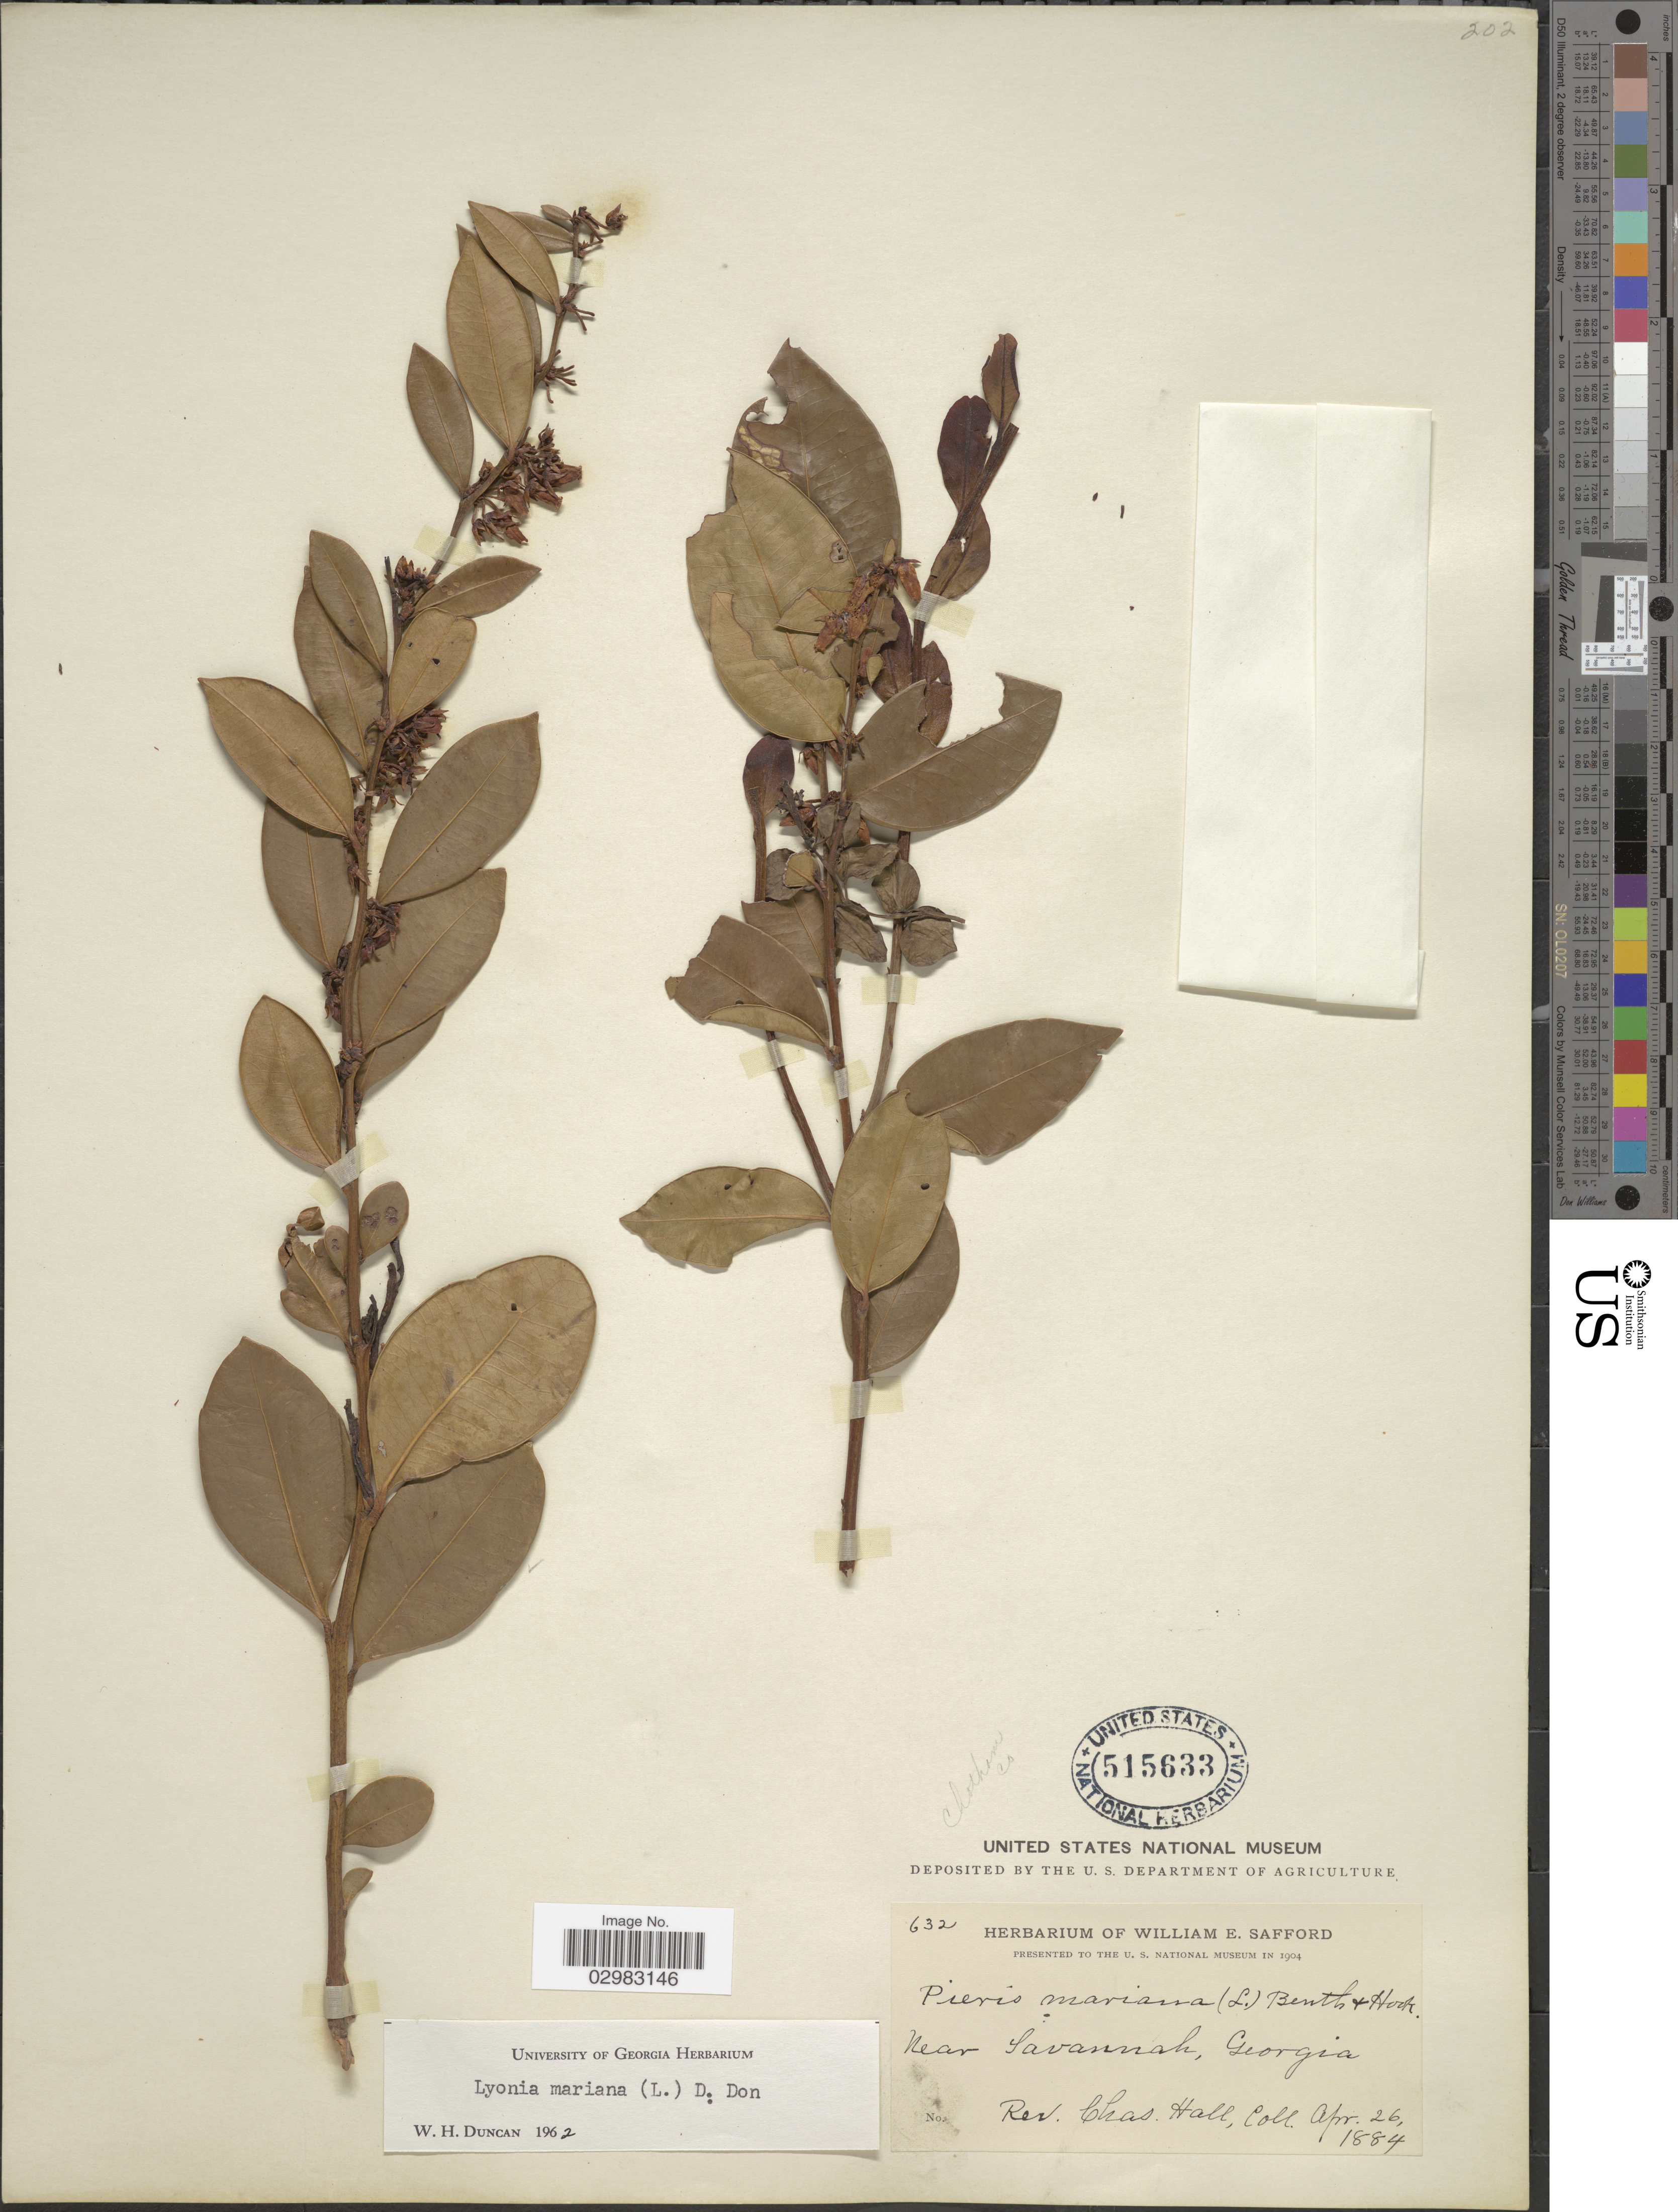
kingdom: Plantae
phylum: Tracheophyta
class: Magnoliopsida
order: Ericales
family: Ericaceae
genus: Lyonia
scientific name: Lyonia lucida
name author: K. Koch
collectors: C. Hall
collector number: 632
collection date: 1884-04-26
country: United States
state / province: Georgia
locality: Near Savannah. Chatham Co.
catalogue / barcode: US 515633